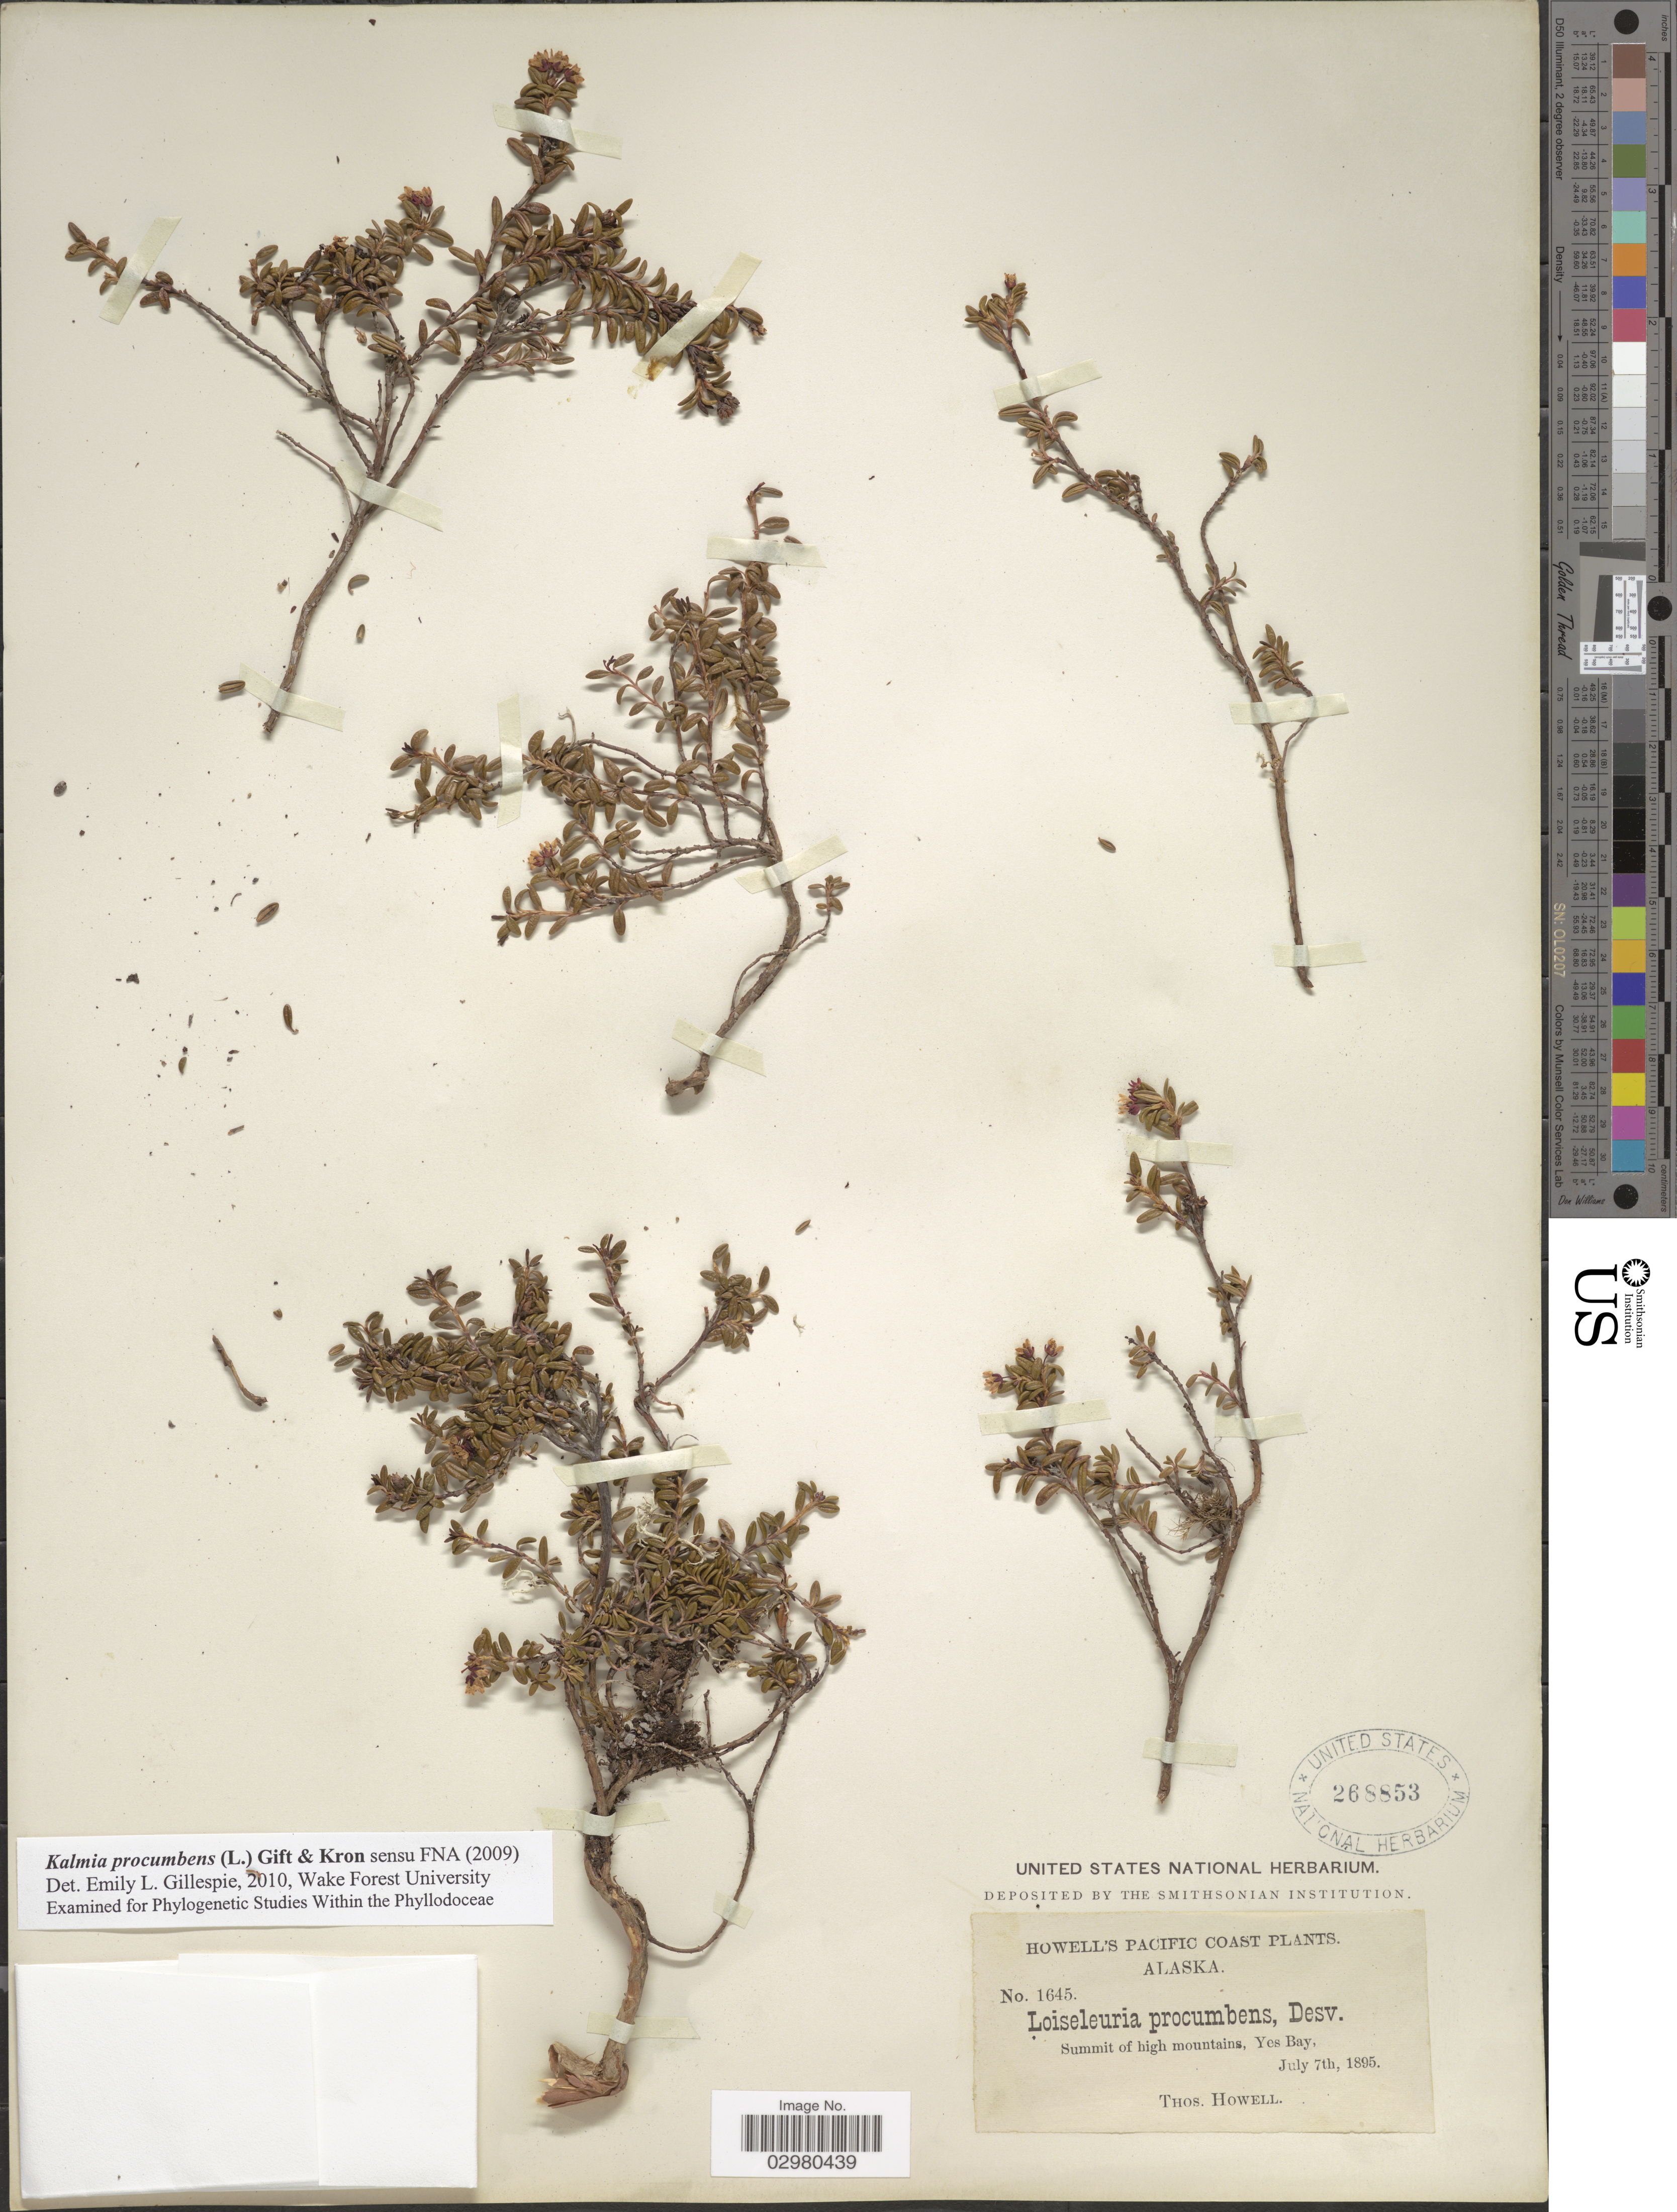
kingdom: Plantae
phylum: Tracheophyta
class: Magnoliopsida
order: Ericales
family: Ericaceae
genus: Loiseleuria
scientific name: Loiseleuria procumbens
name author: (L.) Desv.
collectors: T. Howell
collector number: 1645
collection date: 1895-07-07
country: United States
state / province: Alaska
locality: Pacific Coast. Summit of high mountains, Yes Bay.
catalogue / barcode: US 268853